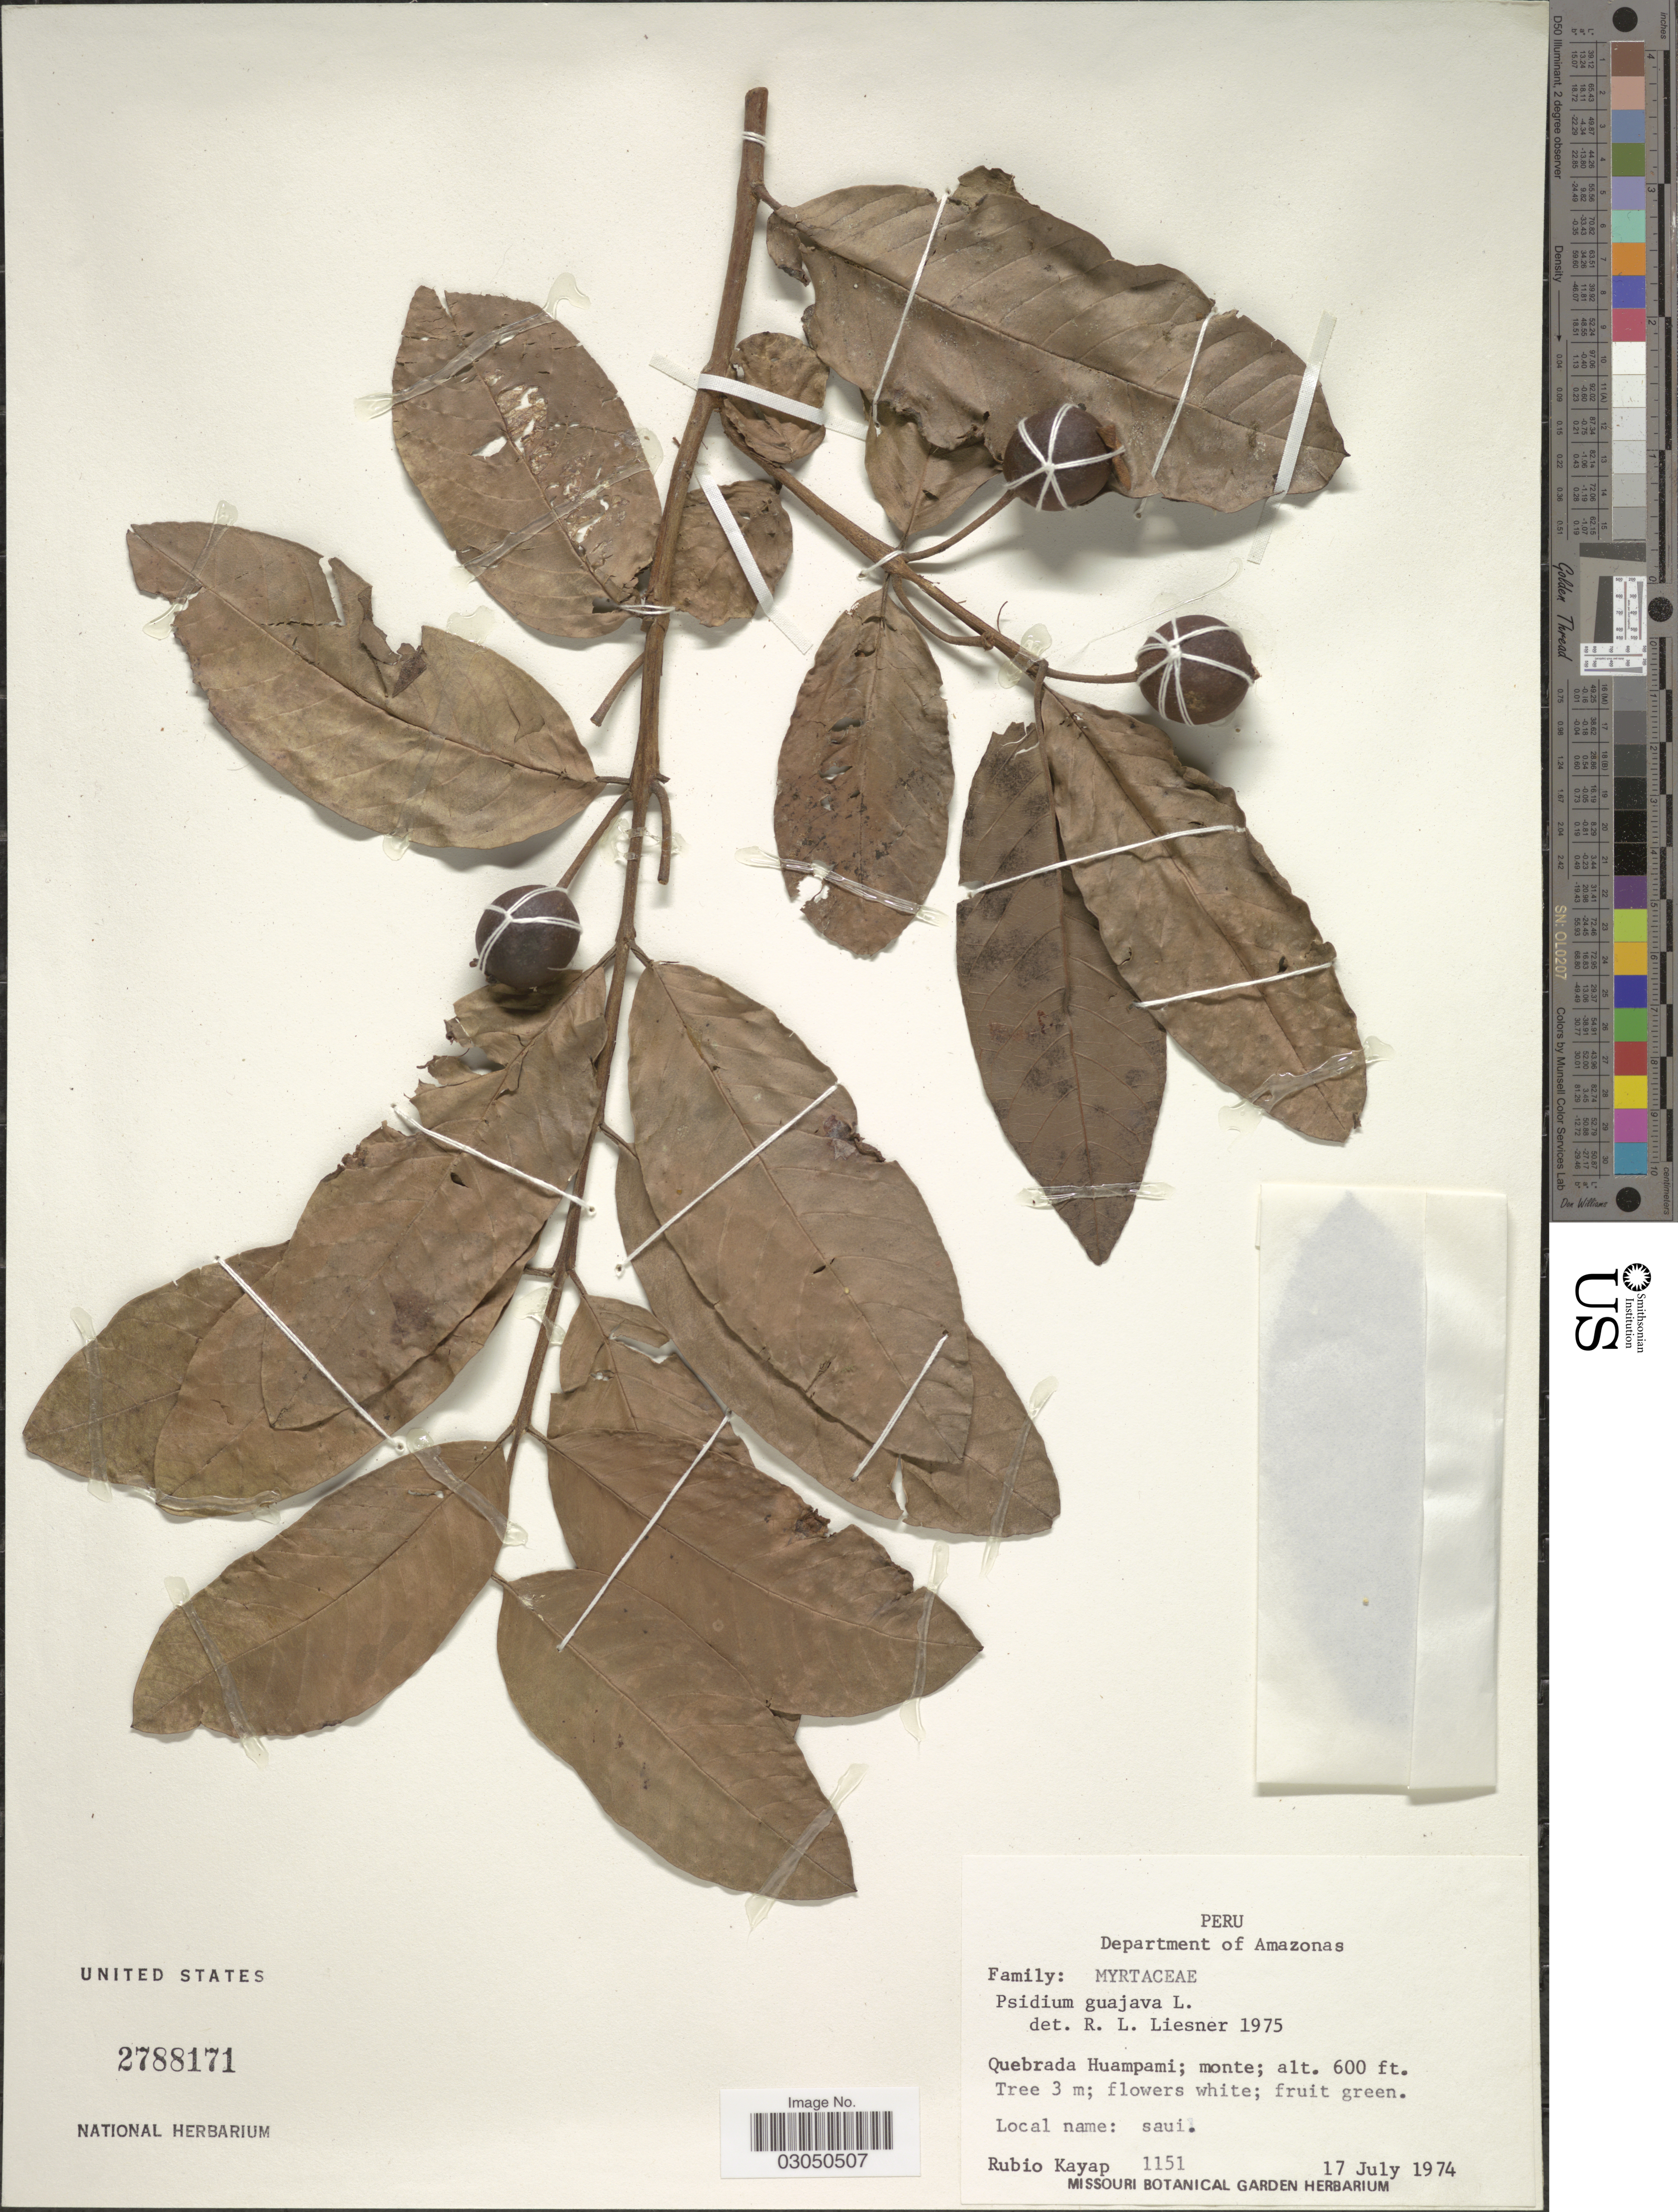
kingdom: Plantae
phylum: Tracheophyta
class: Magnoliopsida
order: Myrtales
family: Myrtaceae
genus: Psidium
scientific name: Psidium guajava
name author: L.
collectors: R. Kayap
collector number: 1151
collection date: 1974-07-17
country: Peru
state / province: Amazonas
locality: Department of Amazonas. Quebrada Huampami; monte.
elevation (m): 183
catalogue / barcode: US 2788171